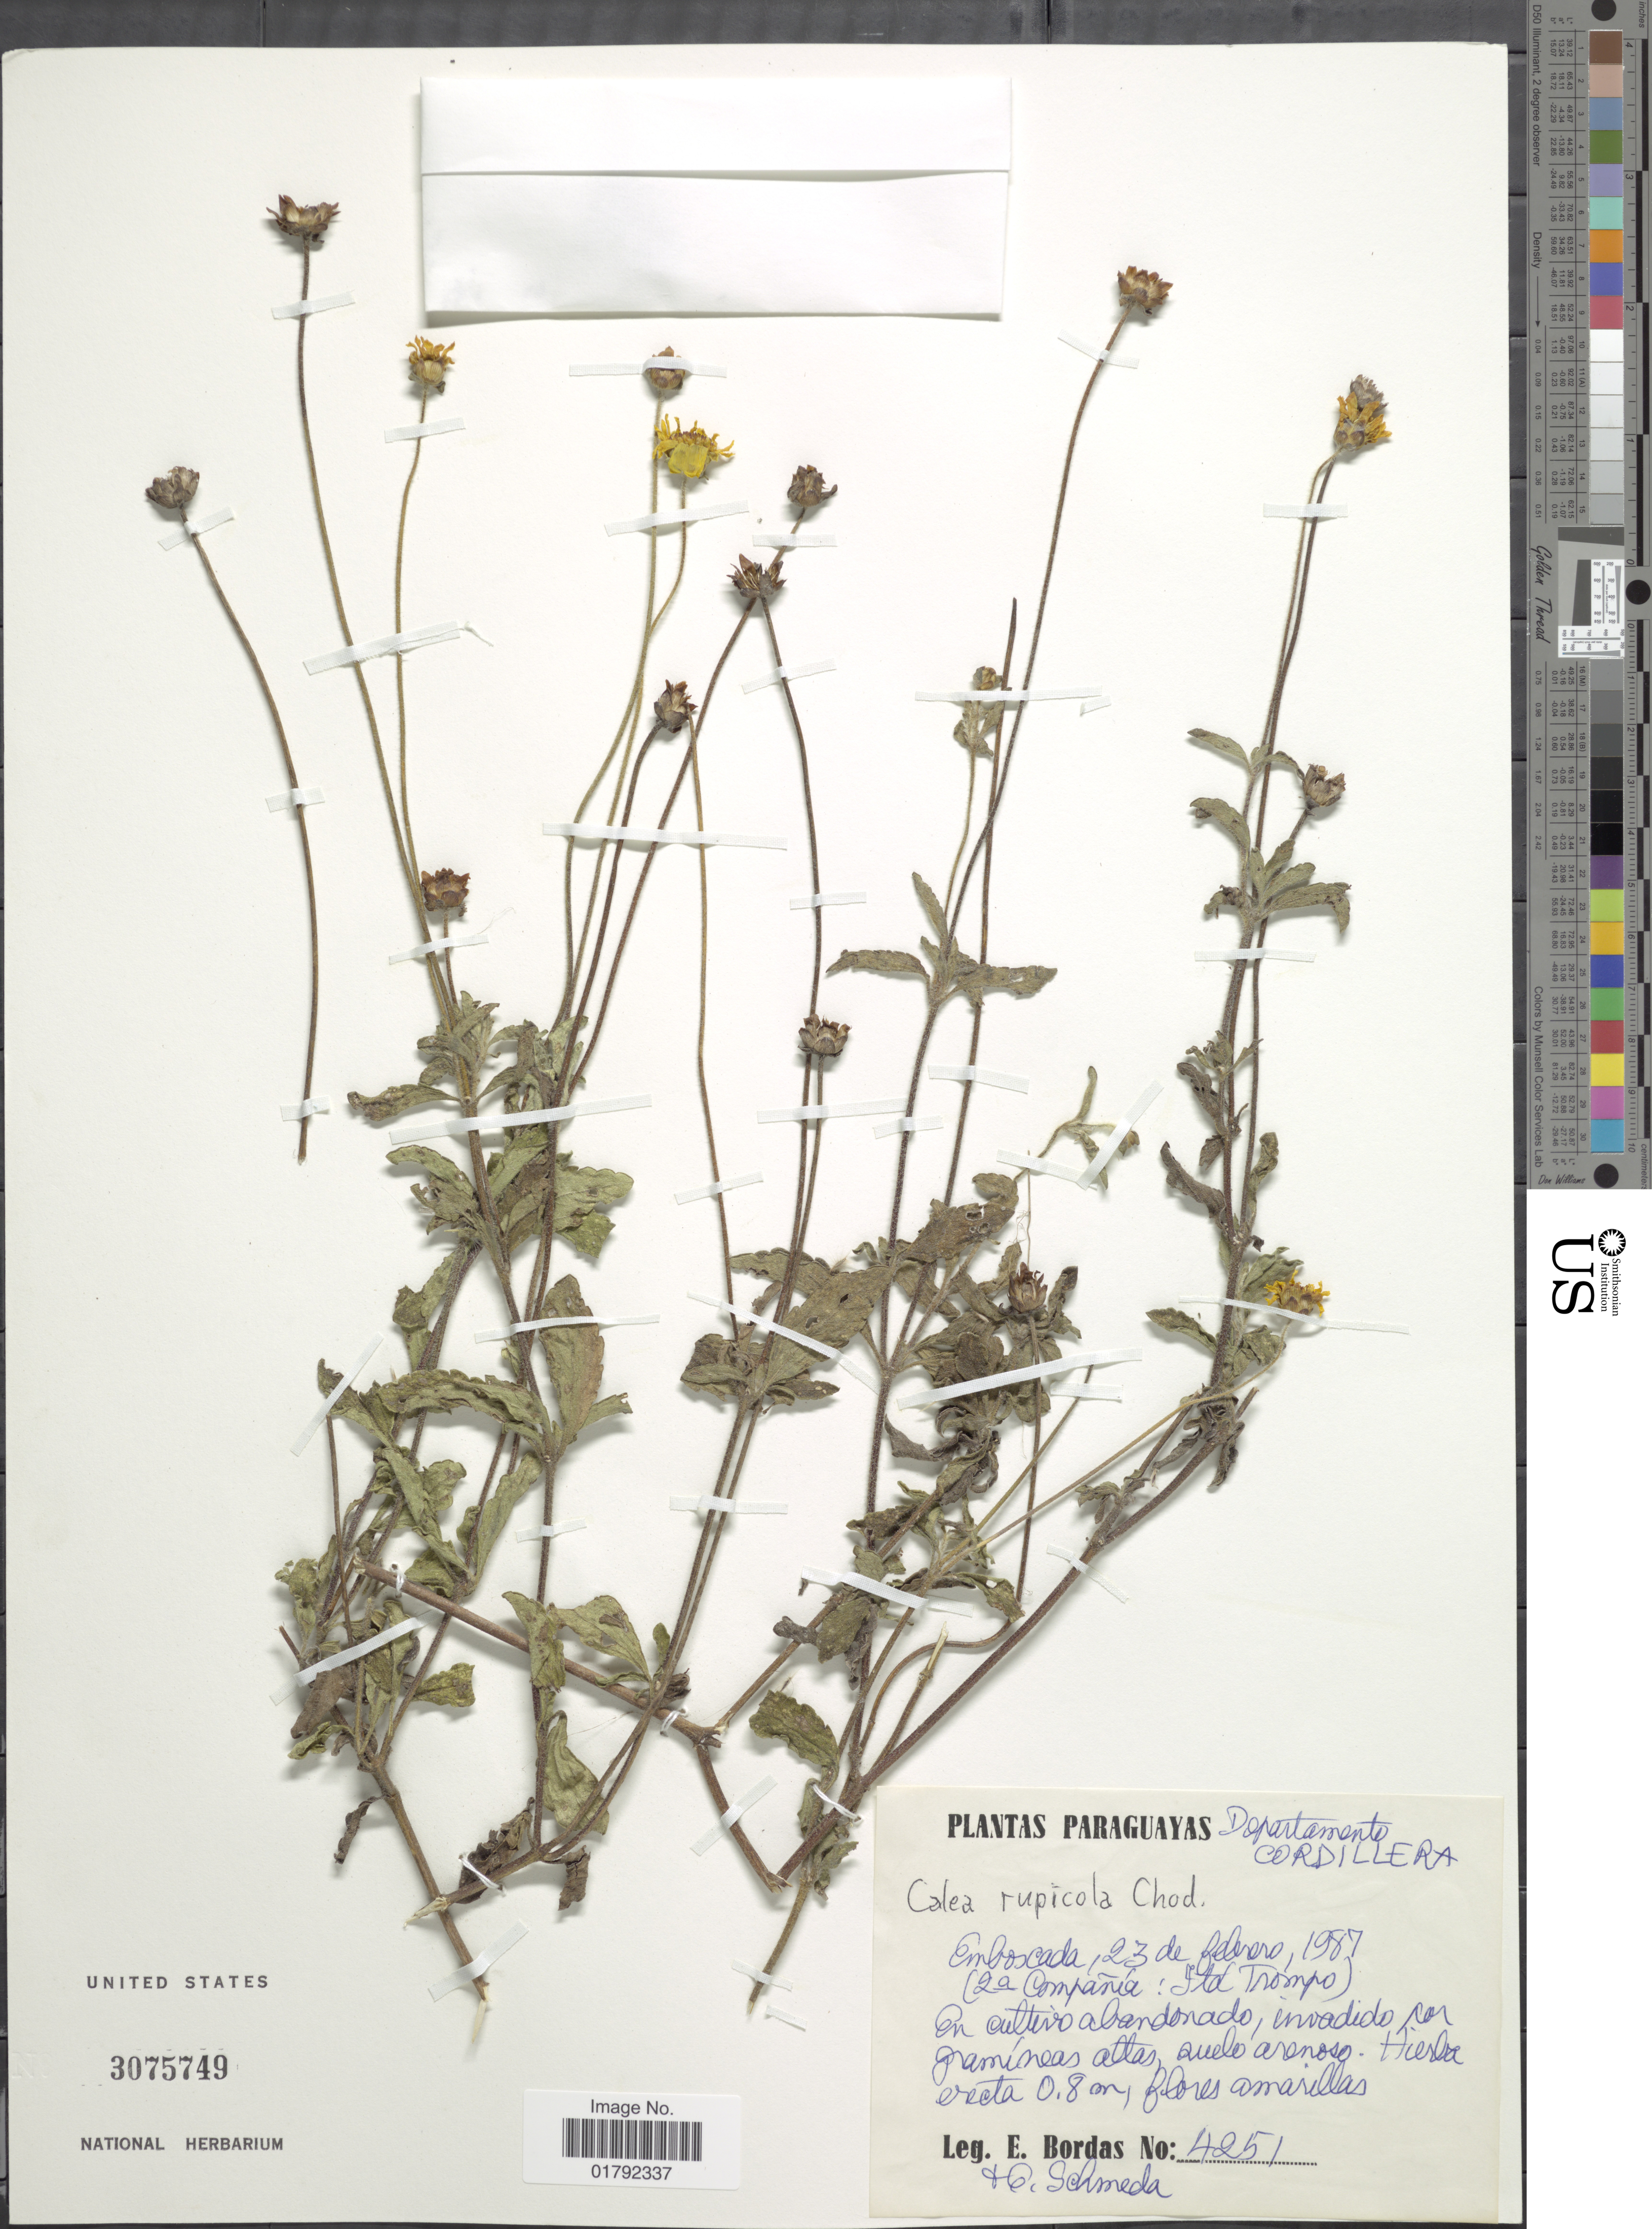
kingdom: Plantae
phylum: Tracheophyta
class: Magnoliopsida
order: Asterales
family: Asteraceae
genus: Calea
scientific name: Calea rupicola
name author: Chodat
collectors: E. Bordas & G. Schmeda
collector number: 4251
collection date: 1987-02-23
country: Paraguay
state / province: Cordillera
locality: (La Compania: Itd Trompo), en cultivo abandonado, invadido por gramineas altas, suelo arenoso.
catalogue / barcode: US 3075749